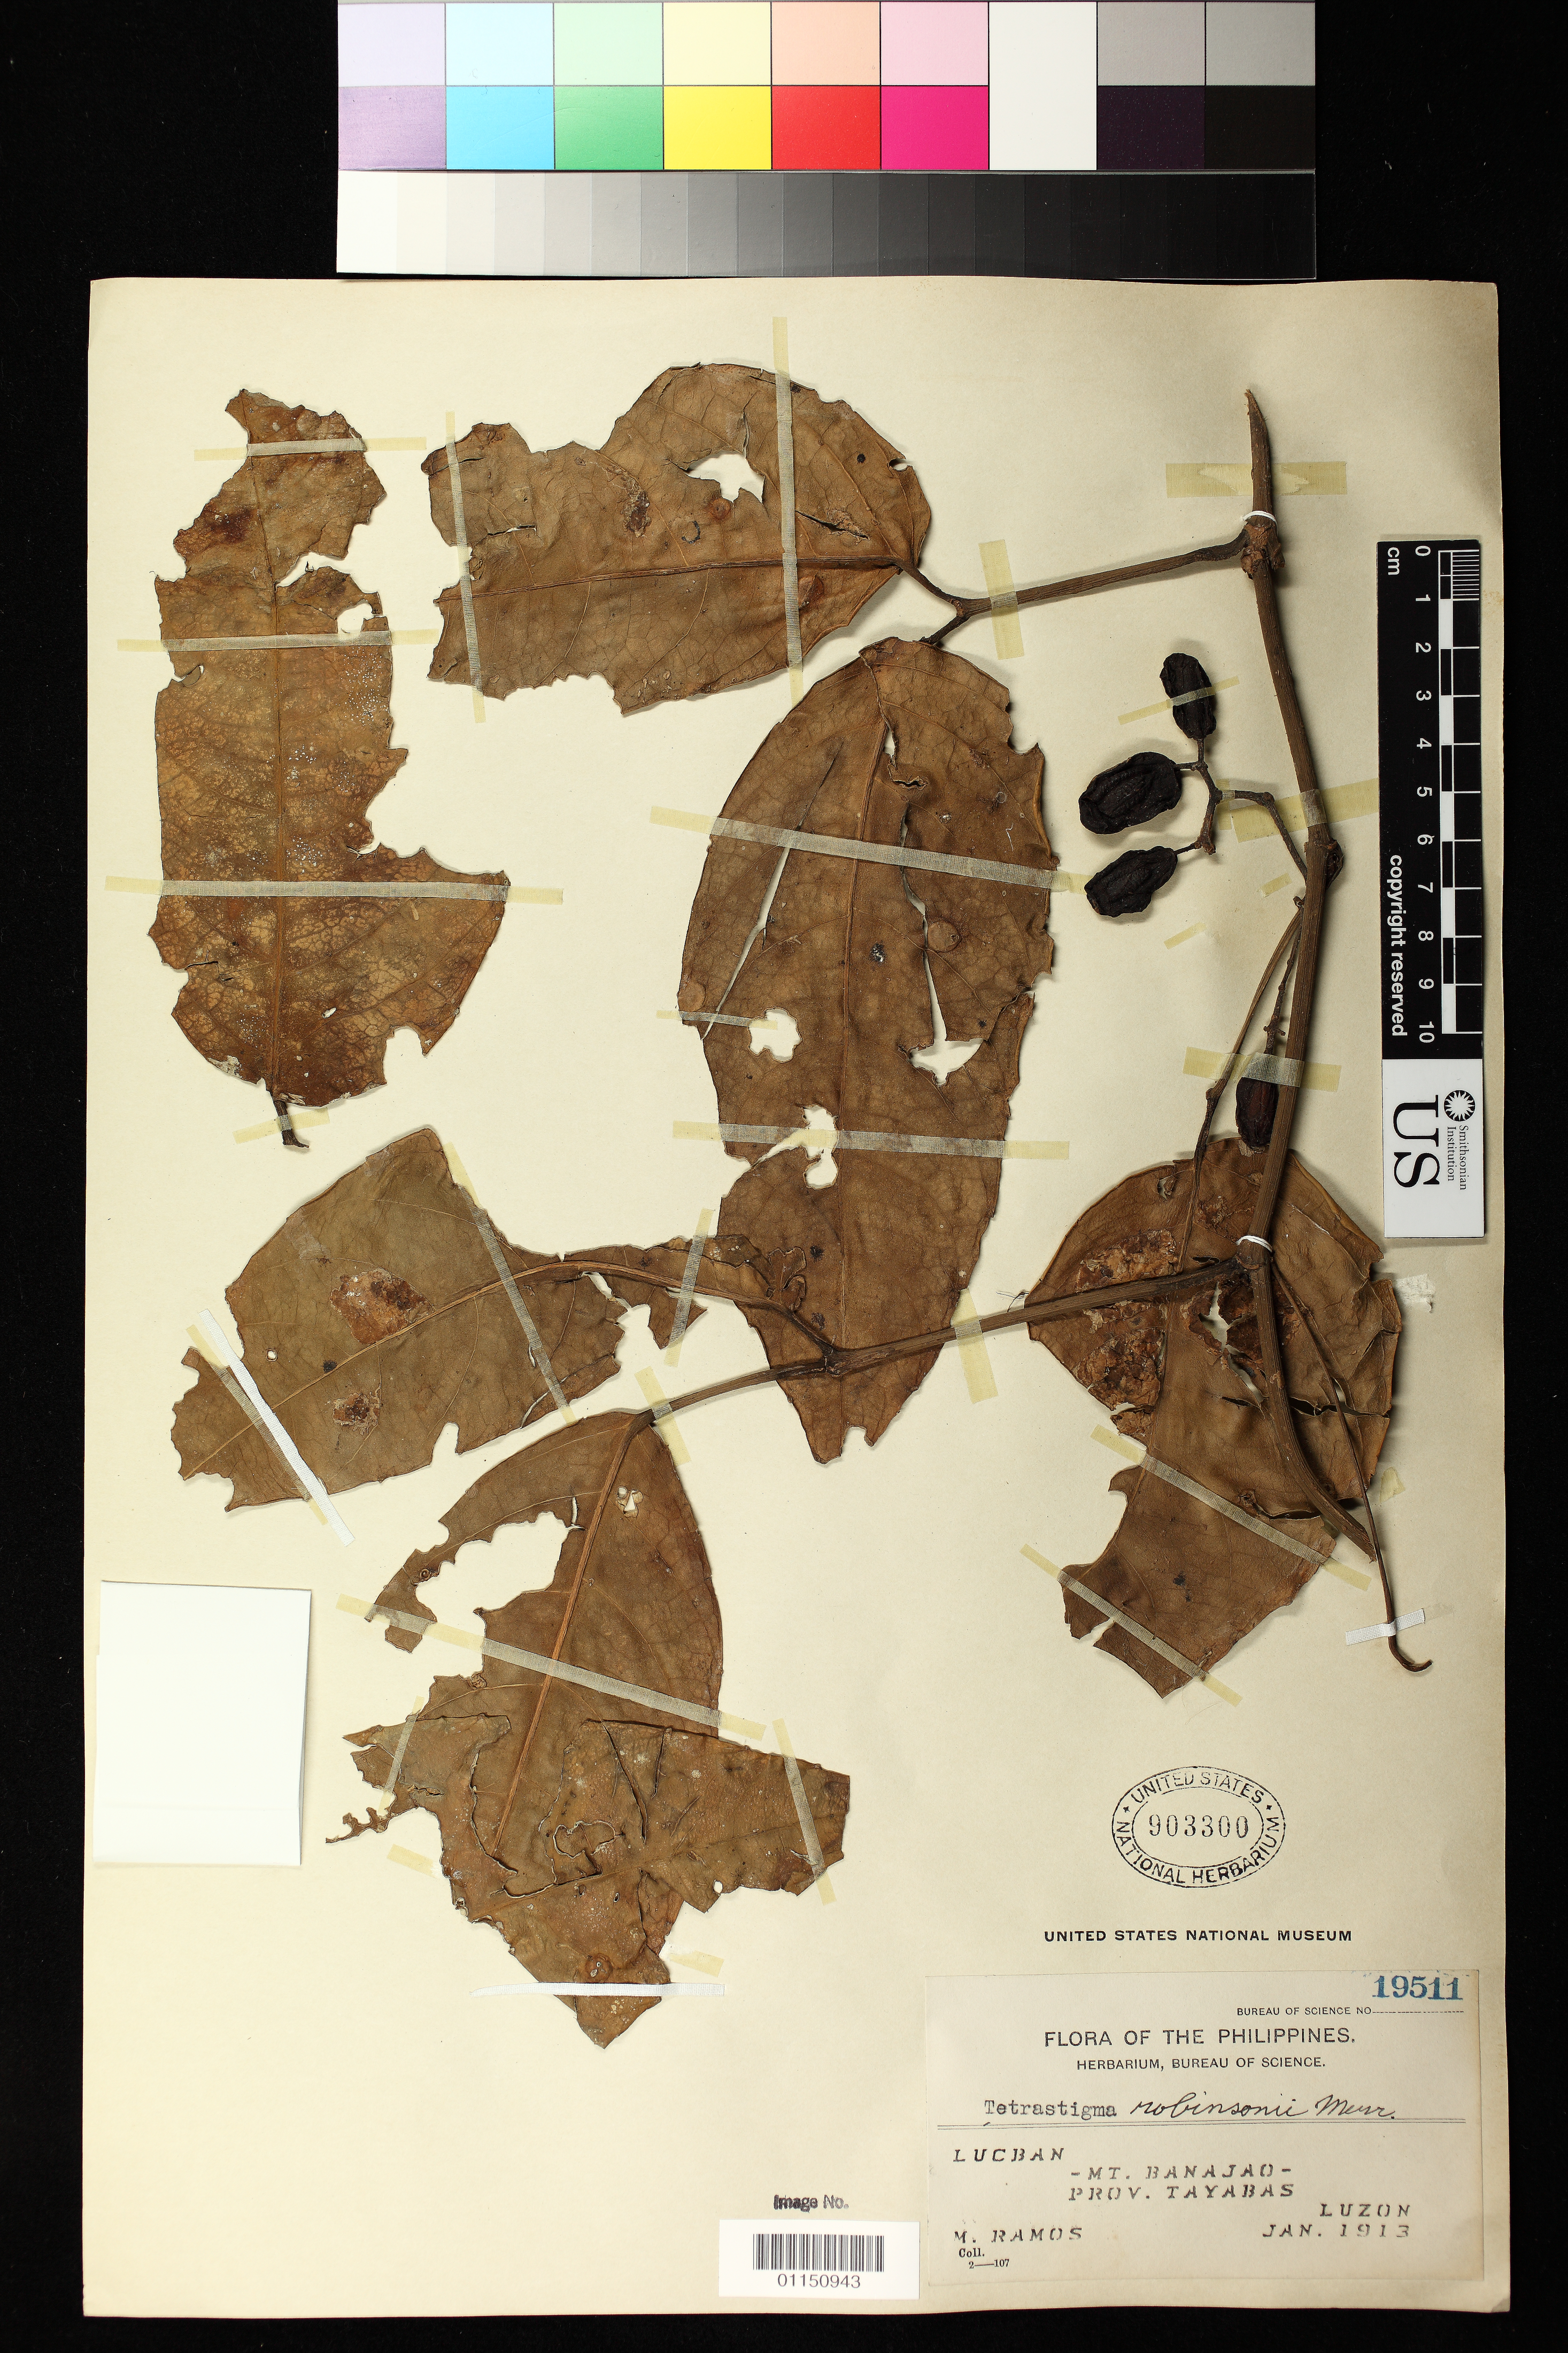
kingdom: Plantae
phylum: Tracheophyta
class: Magnoliopsida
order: Vitales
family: Vitaceae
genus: Tetrastigma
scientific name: Tetrastigma robinsonii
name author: Merr.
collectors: M. Ramos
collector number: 19511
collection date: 1913-01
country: Philippines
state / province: Calabarzon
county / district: Quezon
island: Luzon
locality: Lucban, Mt Banajao, Luzon. Tayabas.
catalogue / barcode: US 903300